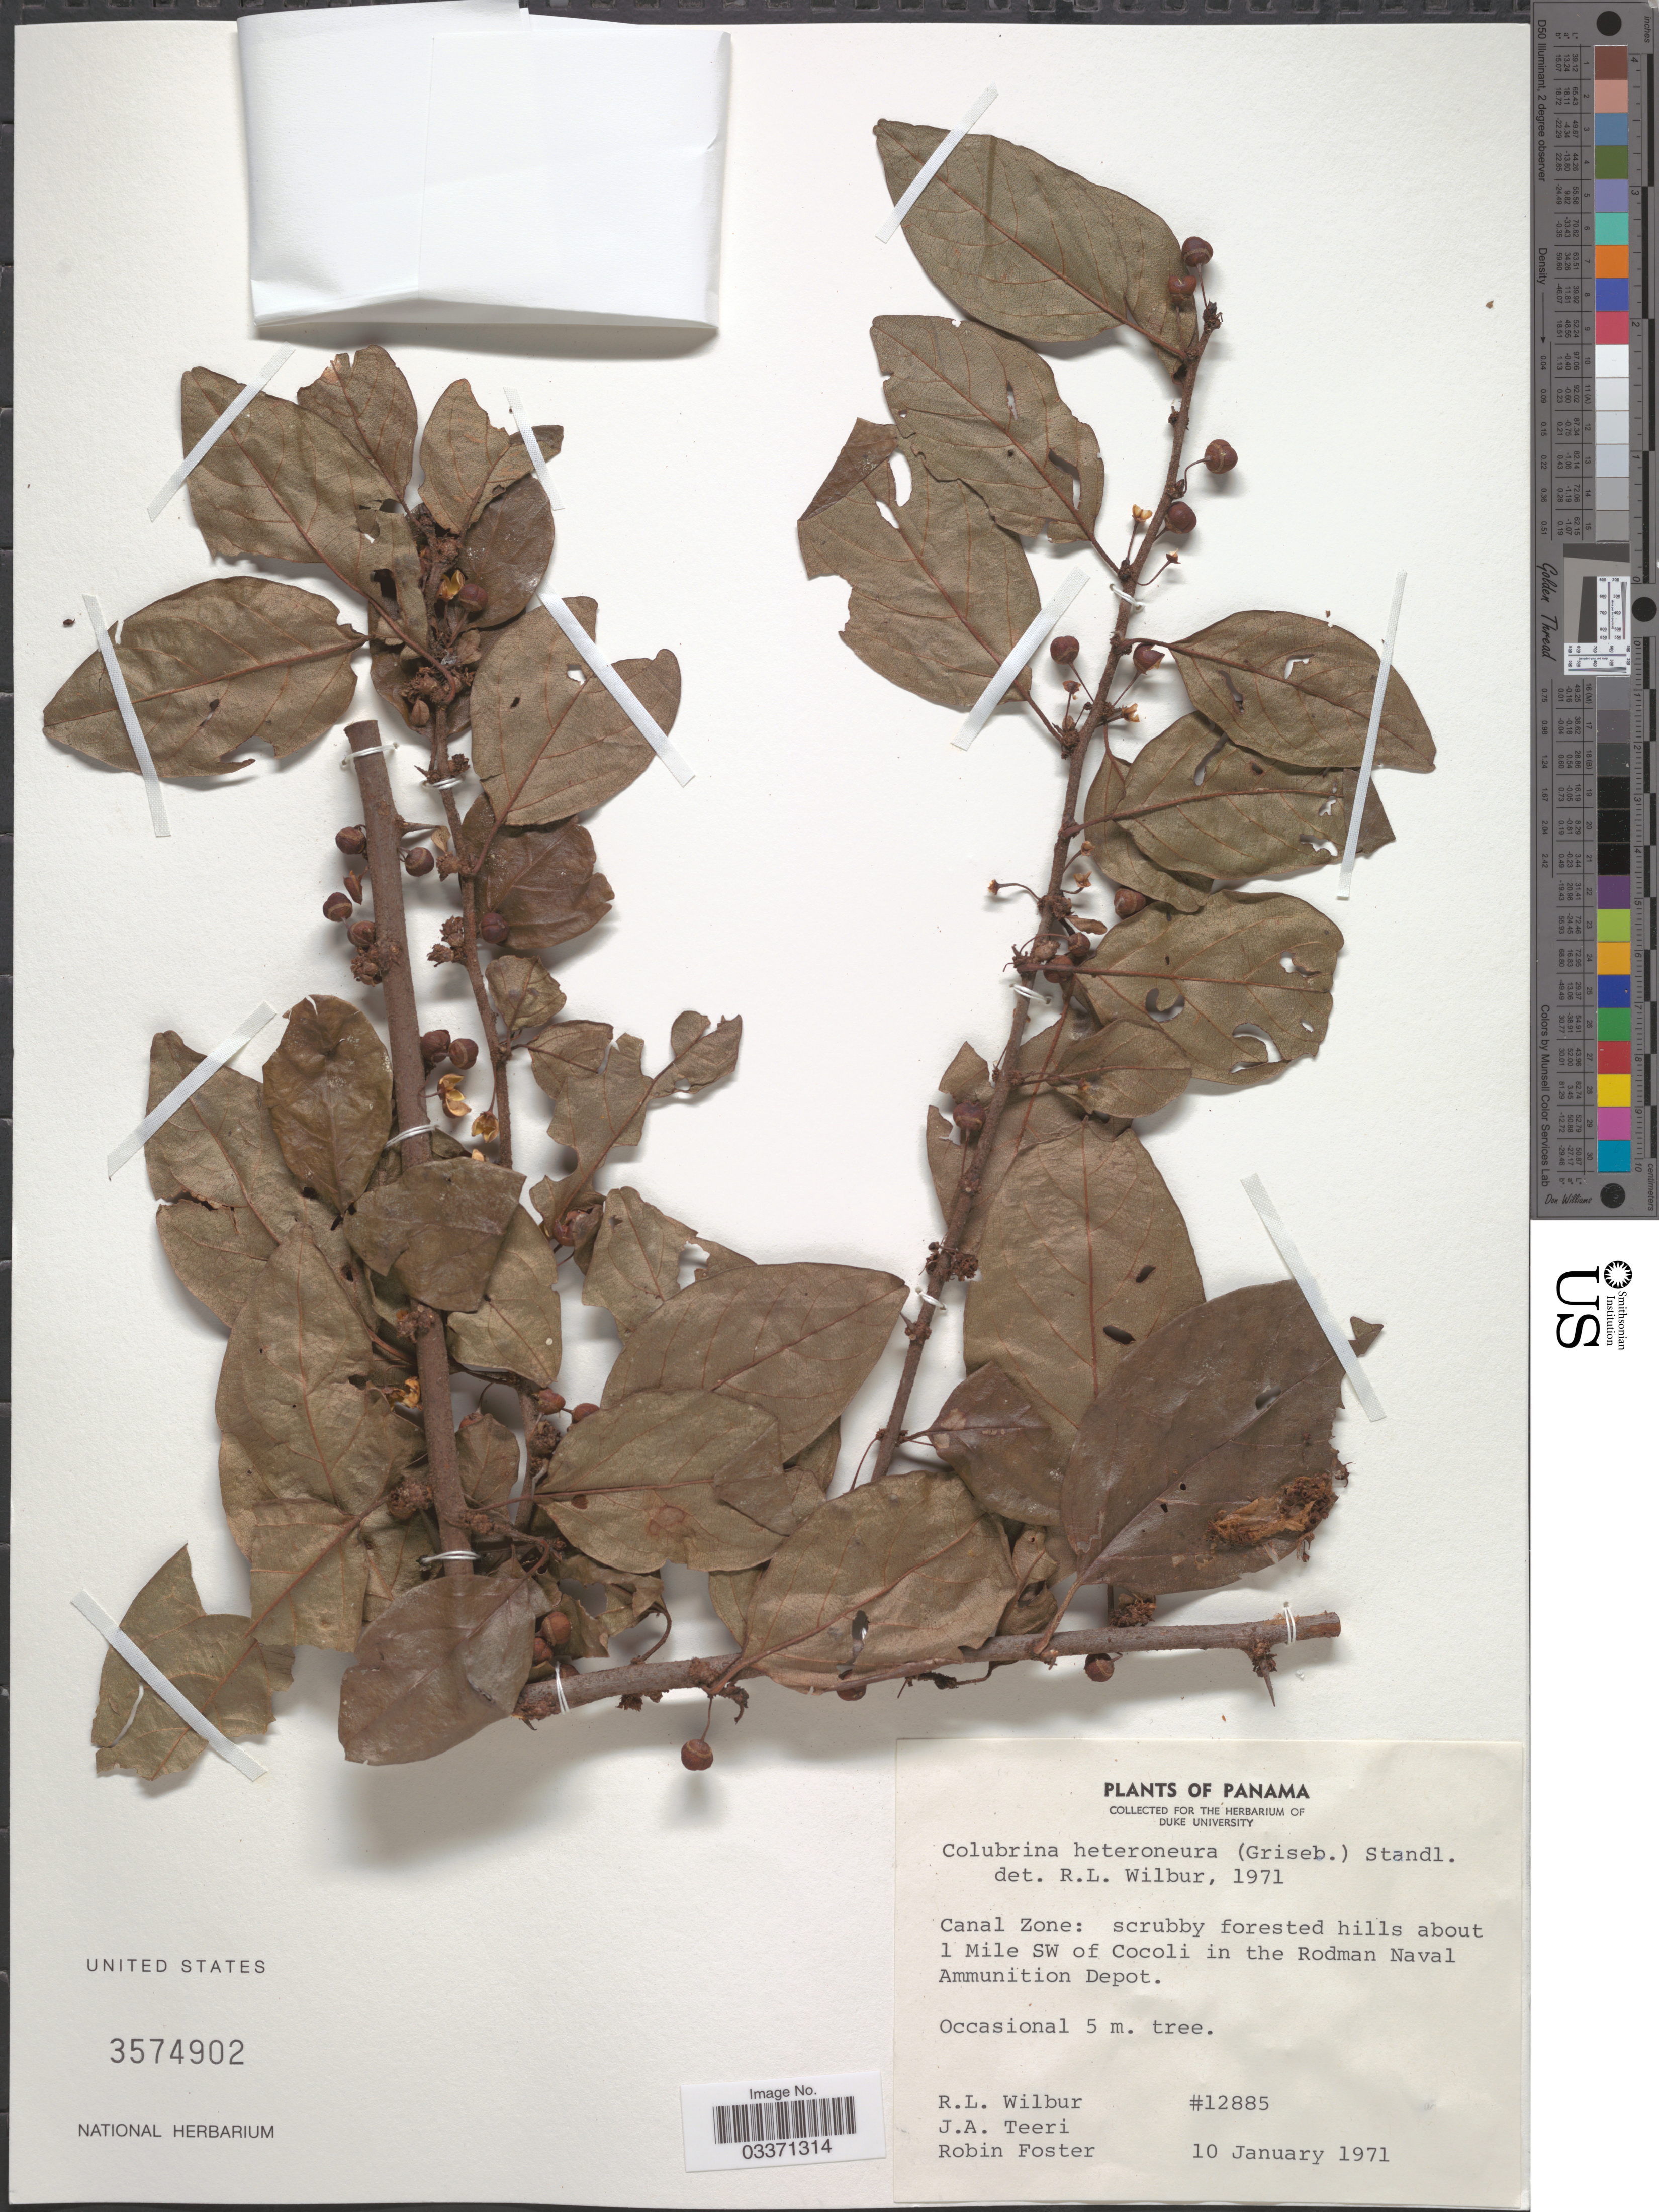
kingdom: Plantae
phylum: Tracheophyta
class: Magnoliopsida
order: Rosales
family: Rhamnaceae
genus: Colubrina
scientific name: Colubrina heteroneura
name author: (Griseb.) Standl.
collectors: R. L. Wilbur, J. Teeri & R. B. Foster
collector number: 12885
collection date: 1971-01-10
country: Panama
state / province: Panamá Oeste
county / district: Canal Zone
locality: scrubby forested hills about 1 Mile SW of Cocoli in the Rodman Naval Ammunition Depot.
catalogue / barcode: US 3574902